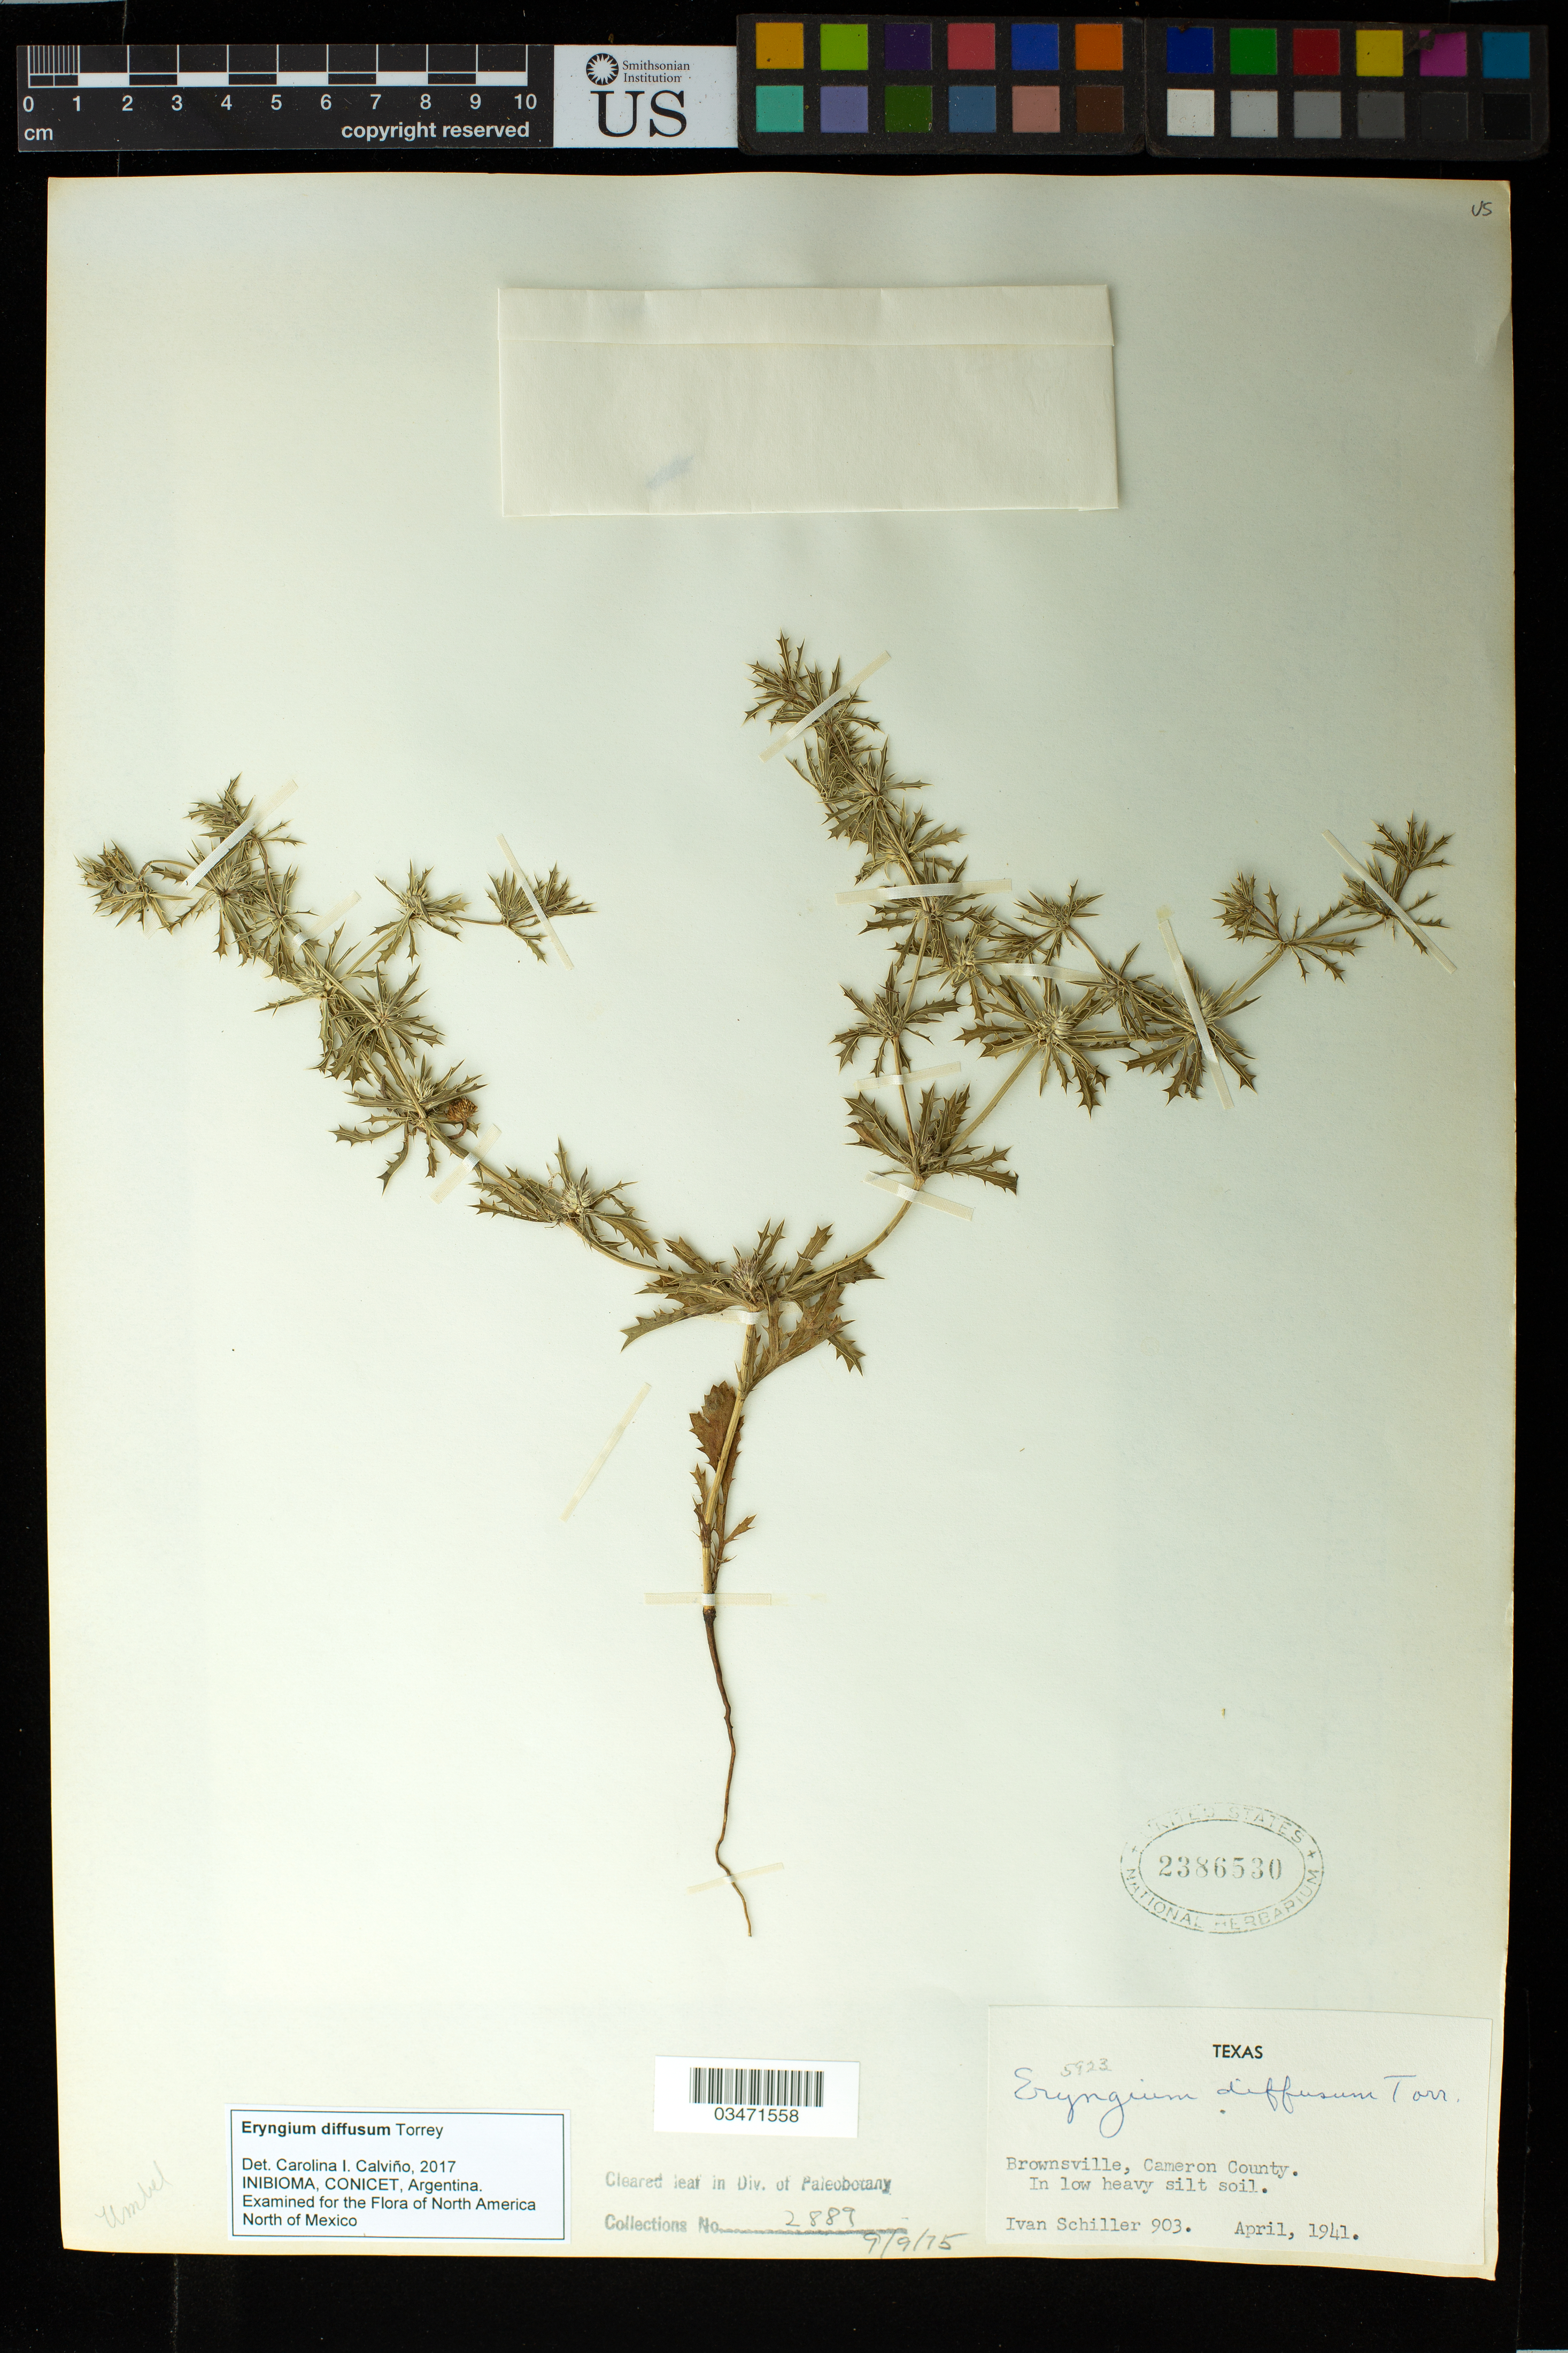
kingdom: Plantae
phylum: Tracheophyta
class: Magnoliopsida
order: Apiales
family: Apiaceae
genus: Eryngium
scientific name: Eryngium diffusum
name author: Torr.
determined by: Calviño, C. I.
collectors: I. Schiller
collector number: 903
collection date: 1941-04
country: United States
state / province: Texas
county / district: Cameron County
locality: Brownsville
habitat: In low heavy silt soil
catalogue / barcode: US 2386530